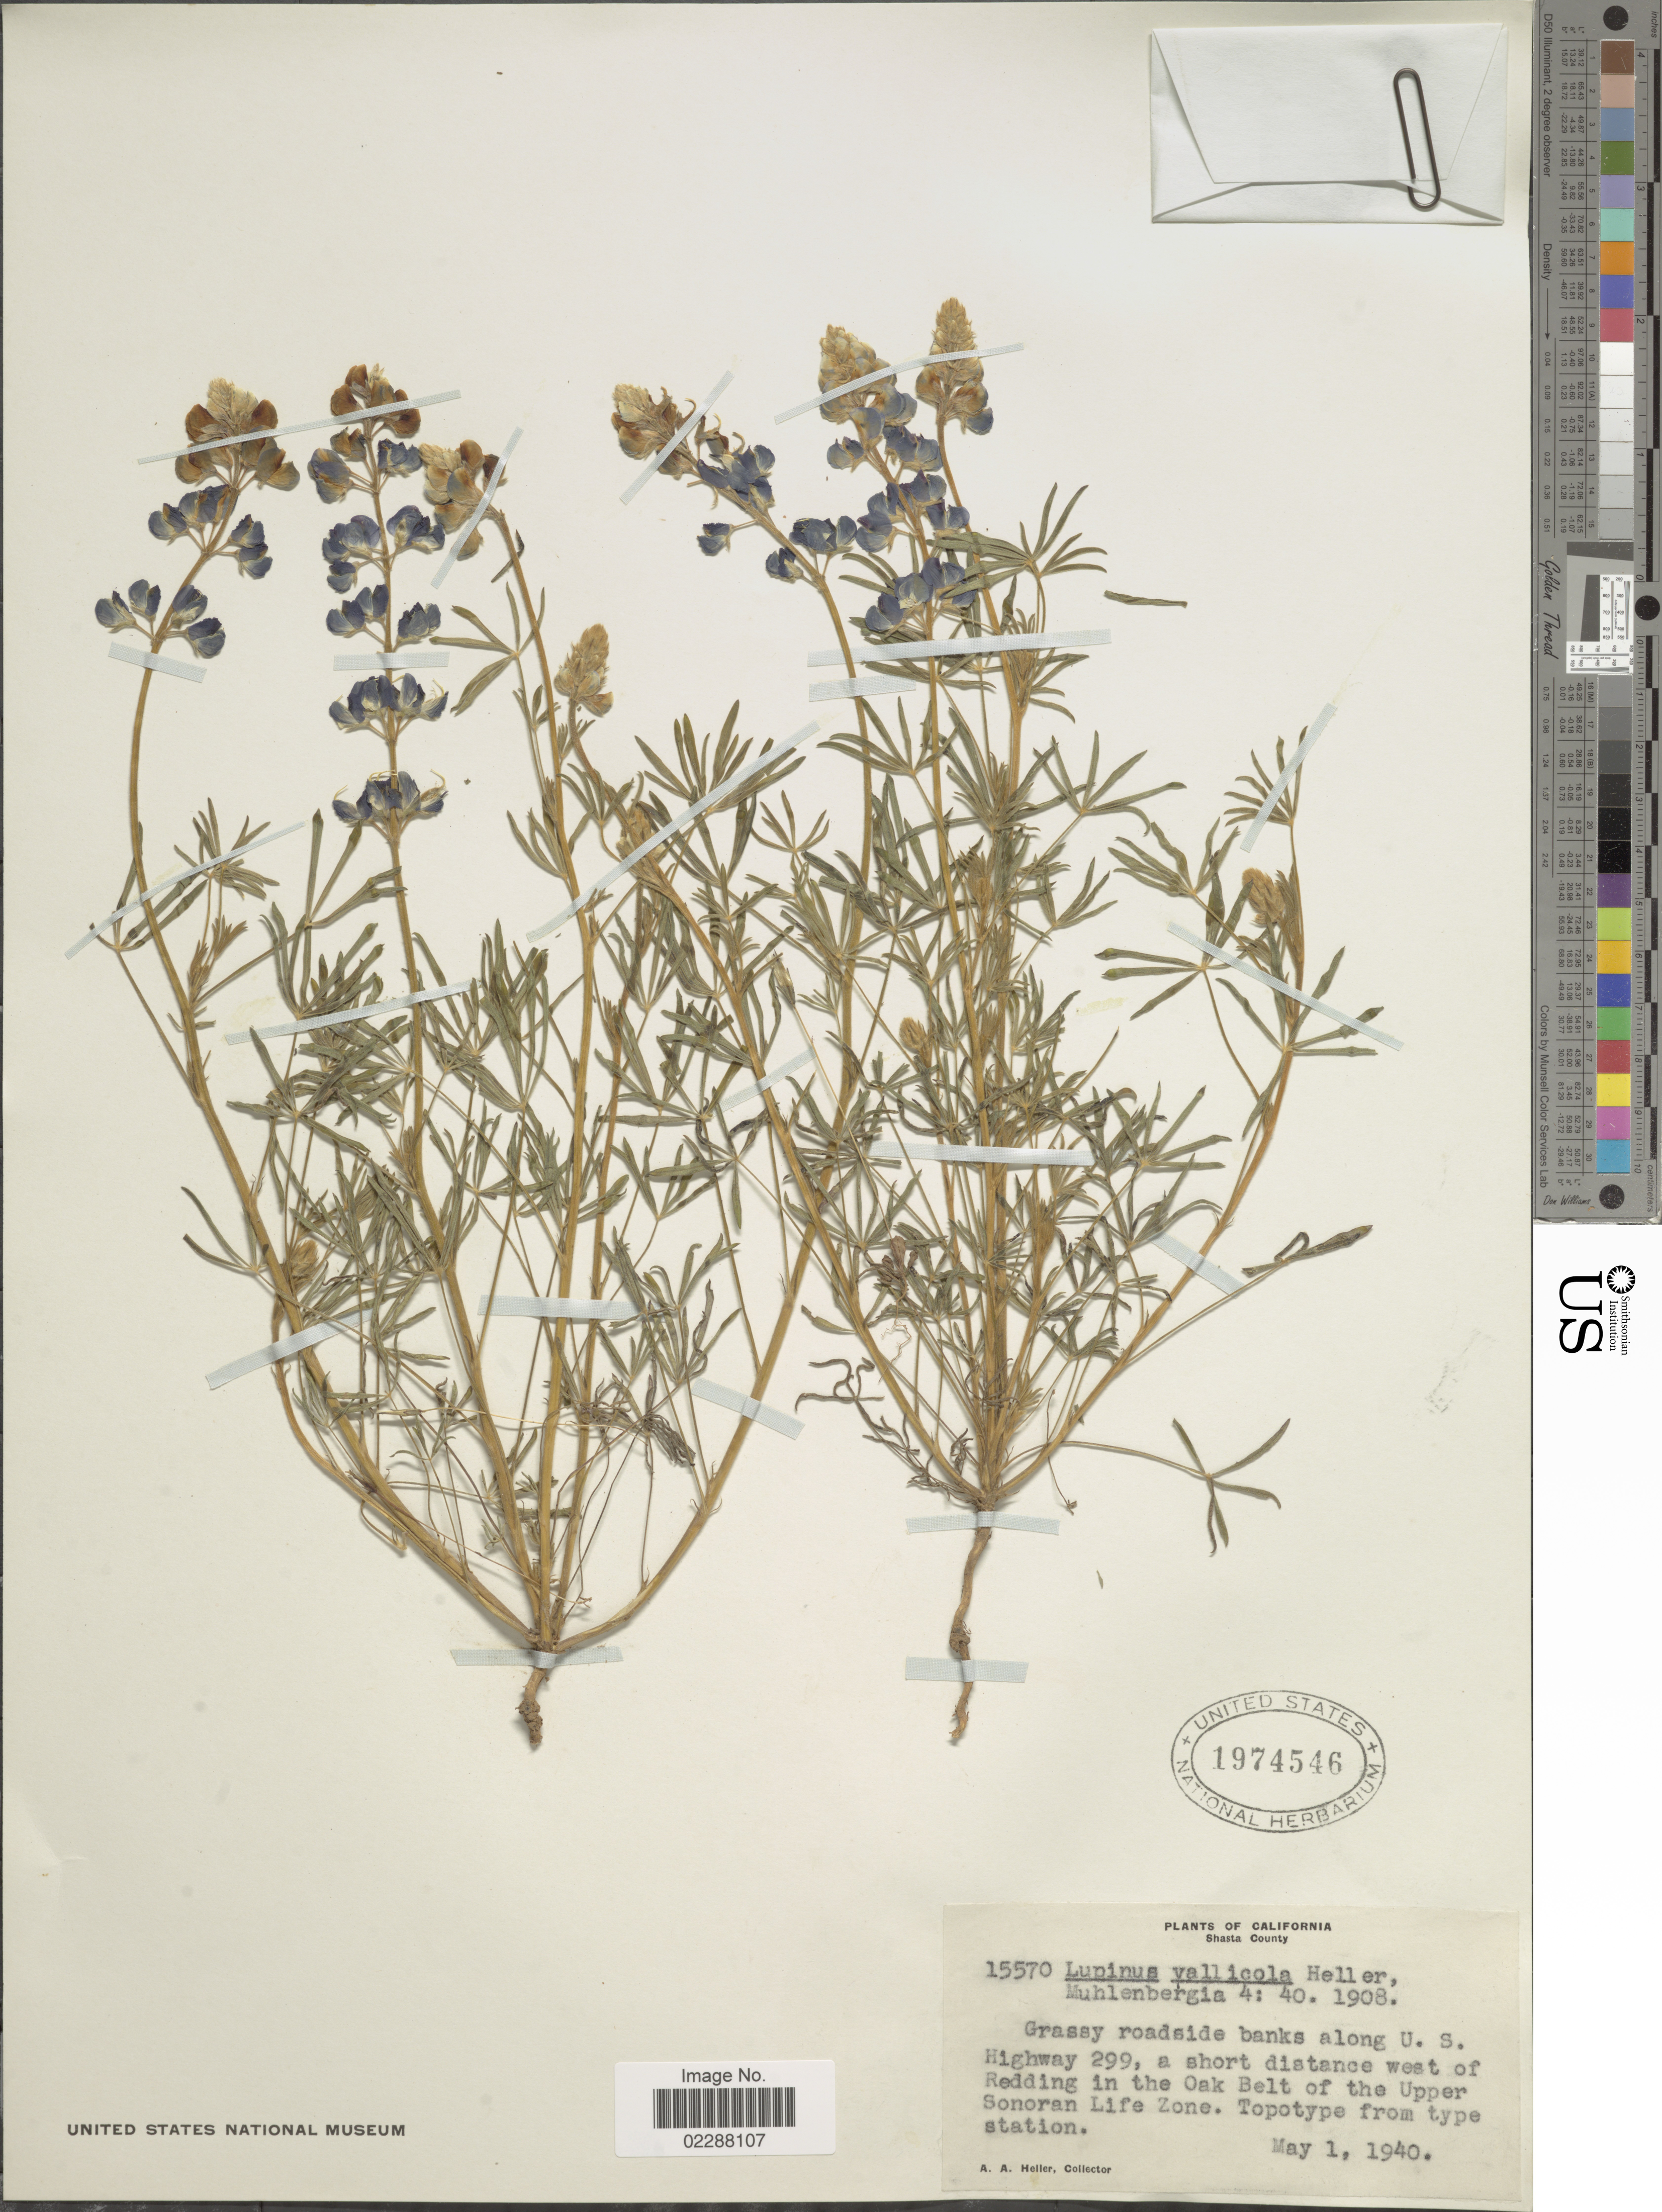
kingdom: Plantae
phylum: Tracheophyta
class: Magnoliopsida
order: Fabales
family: Fabaceae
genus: Lupinus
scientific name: Lupinus vallicola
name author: A. Heller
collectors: A. A. Heller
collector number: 15570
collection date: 1940-05-01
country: United States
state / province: California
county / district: Shasta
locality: Shasta County, Grassy roadside banks along U.S. Highway 299 in the Oak Belt of the Upper Sonoran Life Zone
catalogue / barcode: US 1974546